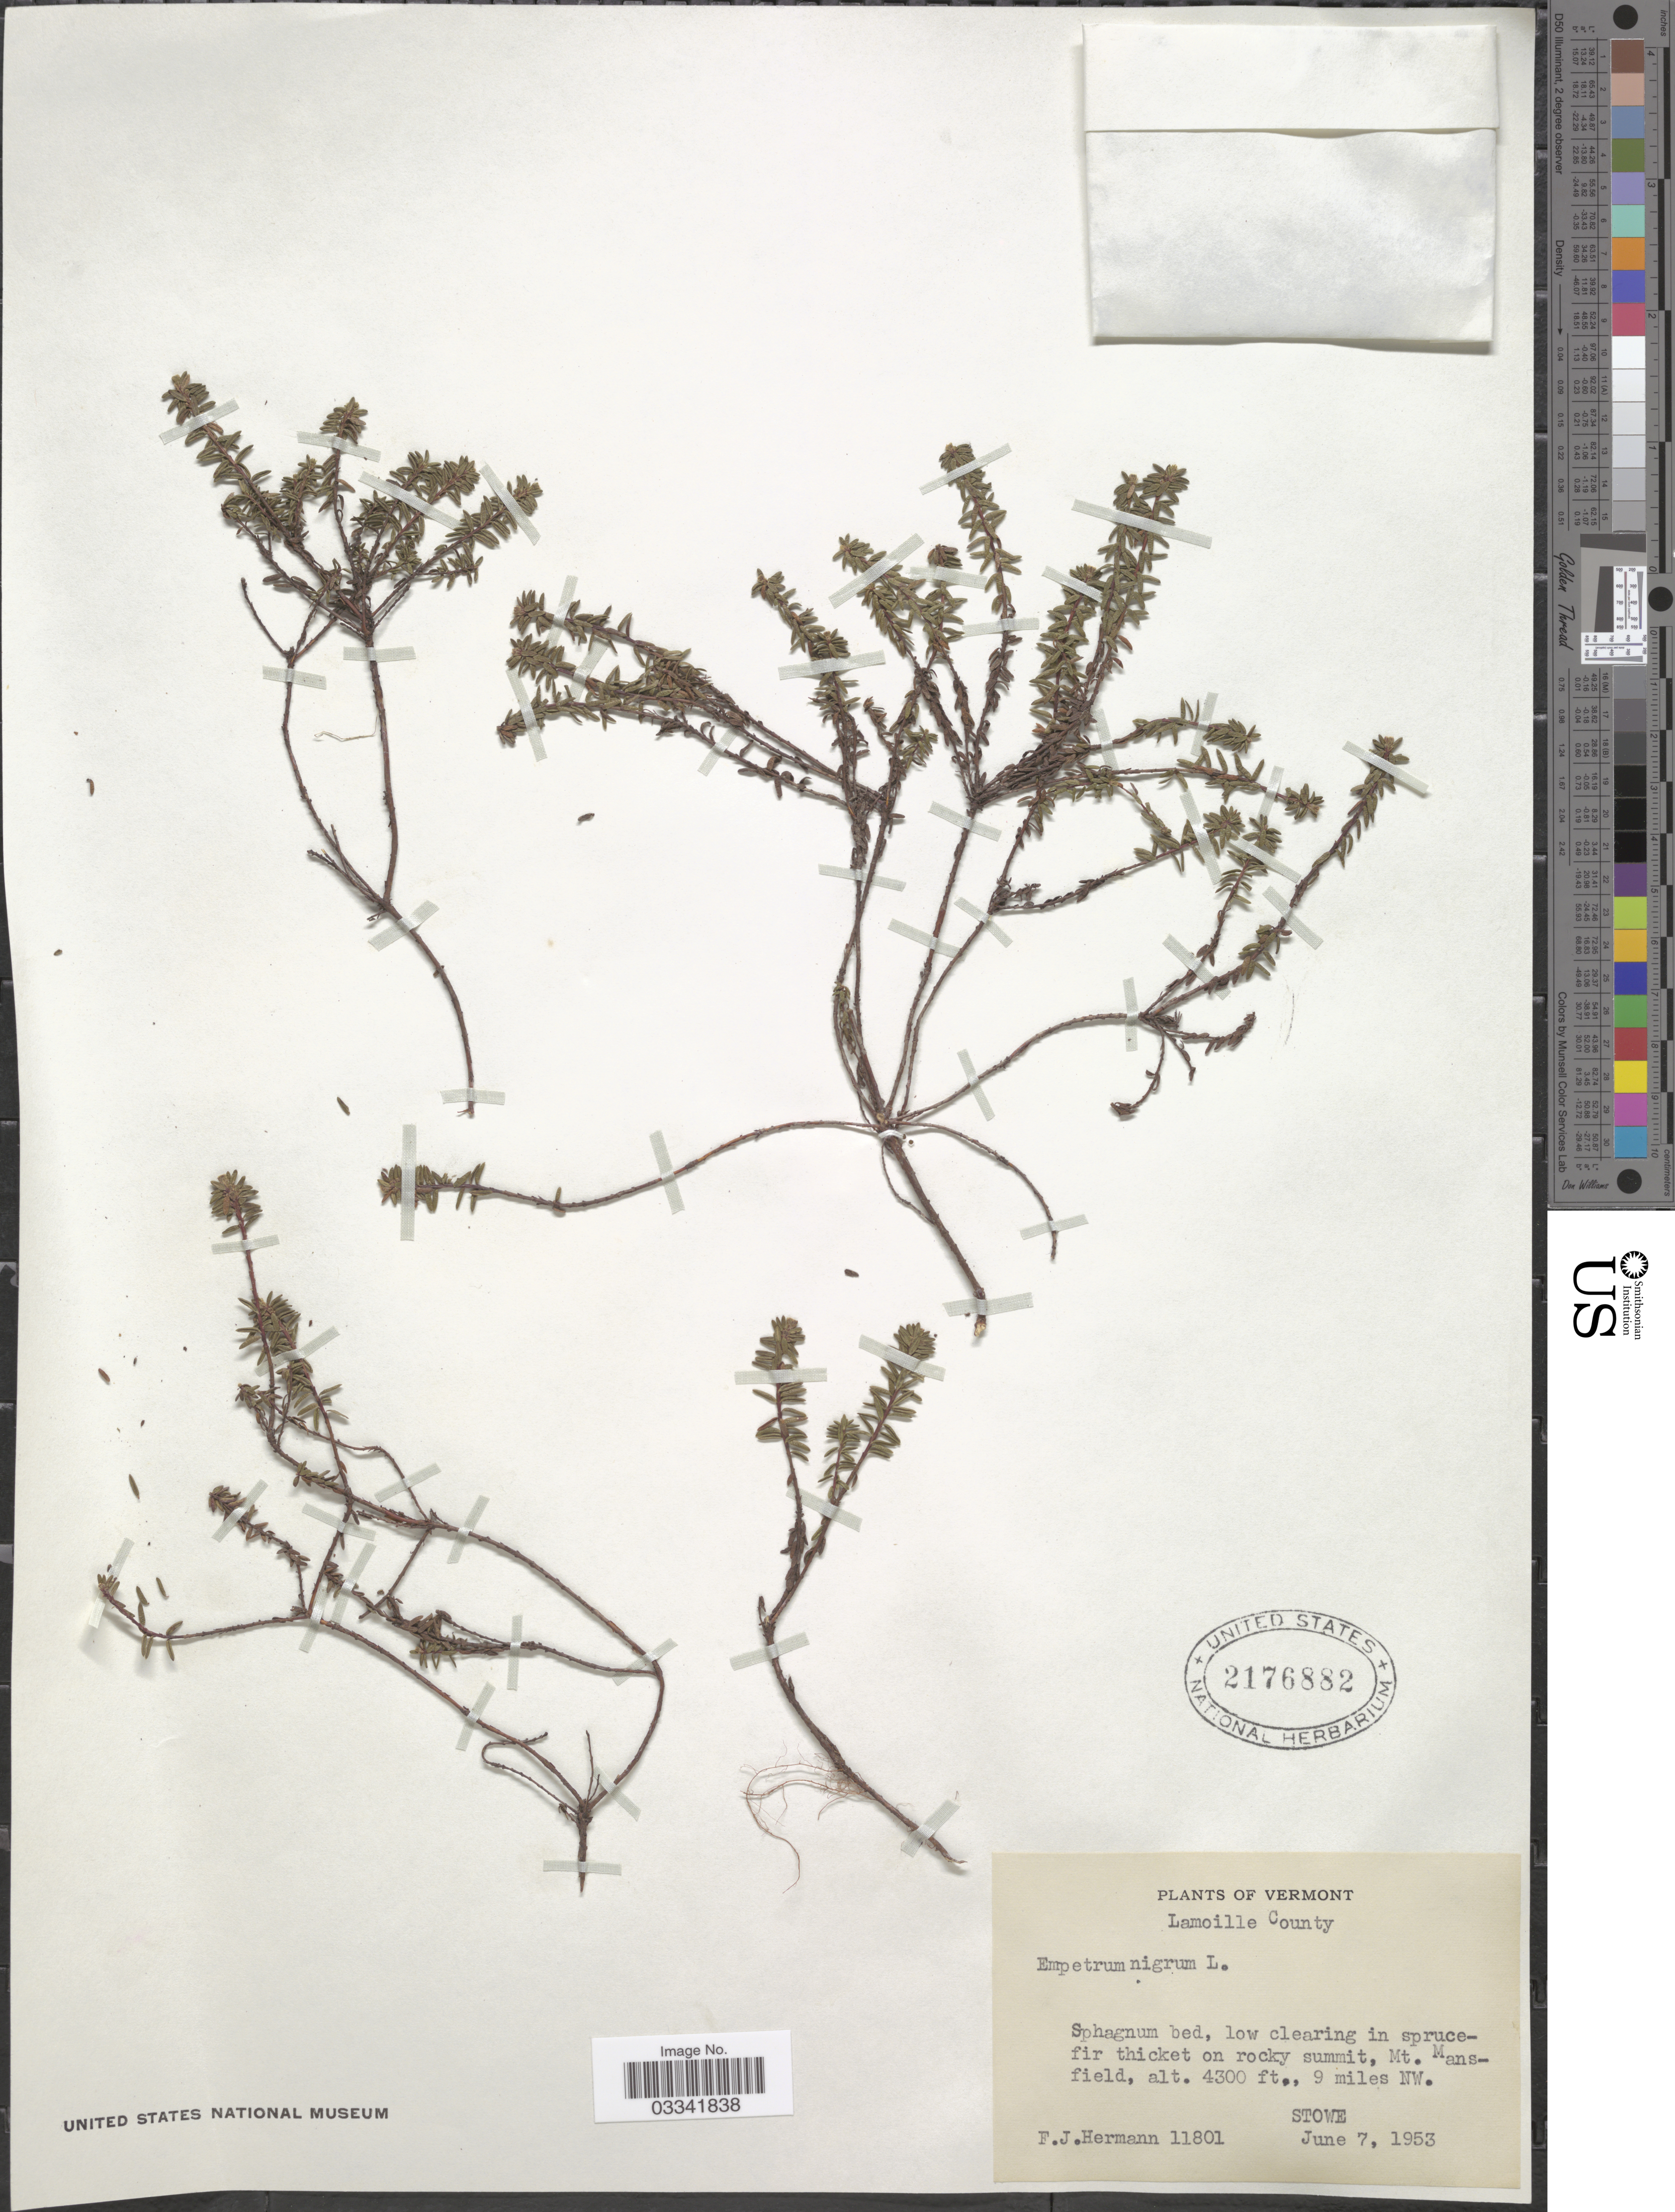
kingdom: Plantae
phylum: Tracheophyta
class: Magnoliopsida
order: Ericales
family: Ericaceae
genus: Empetrum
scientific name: Empetrum nigrum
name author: L.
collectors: F. J. Hermann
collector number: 11801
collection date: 1953-06-07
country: United States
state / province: Vermont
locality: Lamoille County. Mt. Mansfield, 9 miles NW. Stowe.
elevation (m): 1311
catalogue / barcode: US 2176882